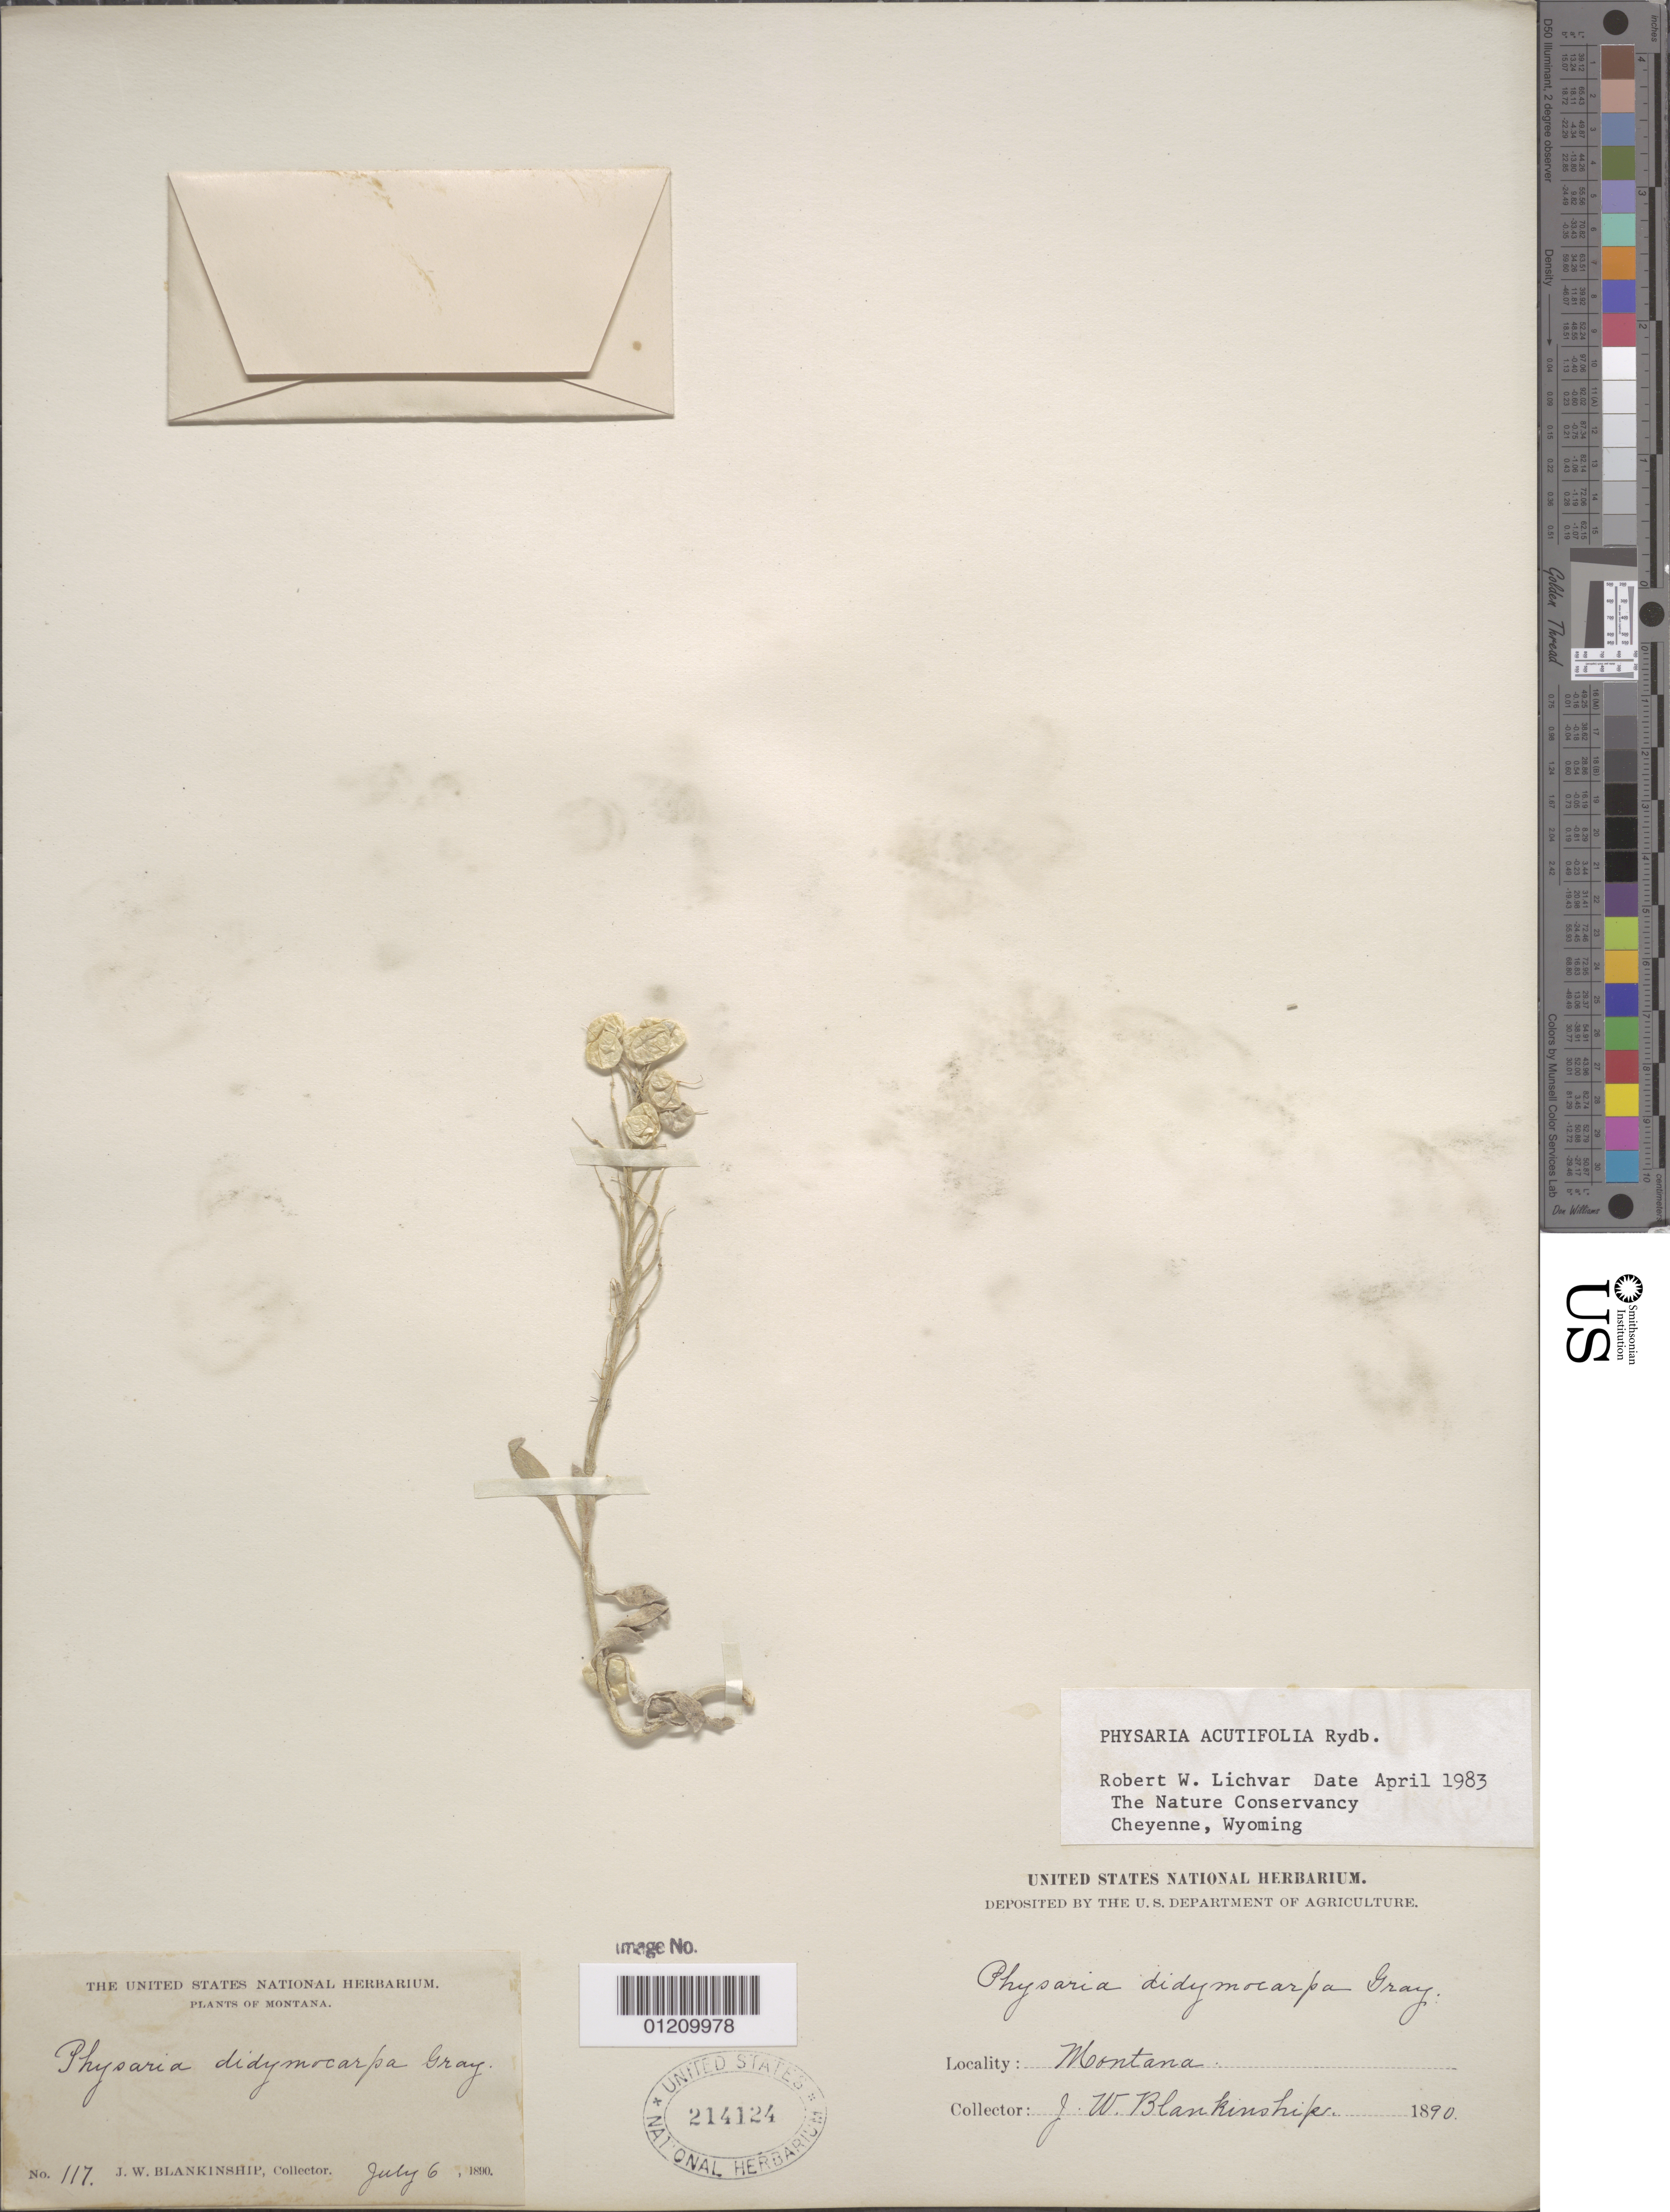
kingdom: Plantae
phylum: Tracheophyta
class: Magnoliopsida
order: Brassicales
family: Brassicaceae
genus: Physaria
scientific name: Physaria acutifolia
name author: Rydb.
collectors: J. W. Blankinship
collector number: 117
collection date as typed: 06 Jul 1890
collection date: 1890-07-06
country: United States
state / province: Montana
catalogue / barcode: US 214124